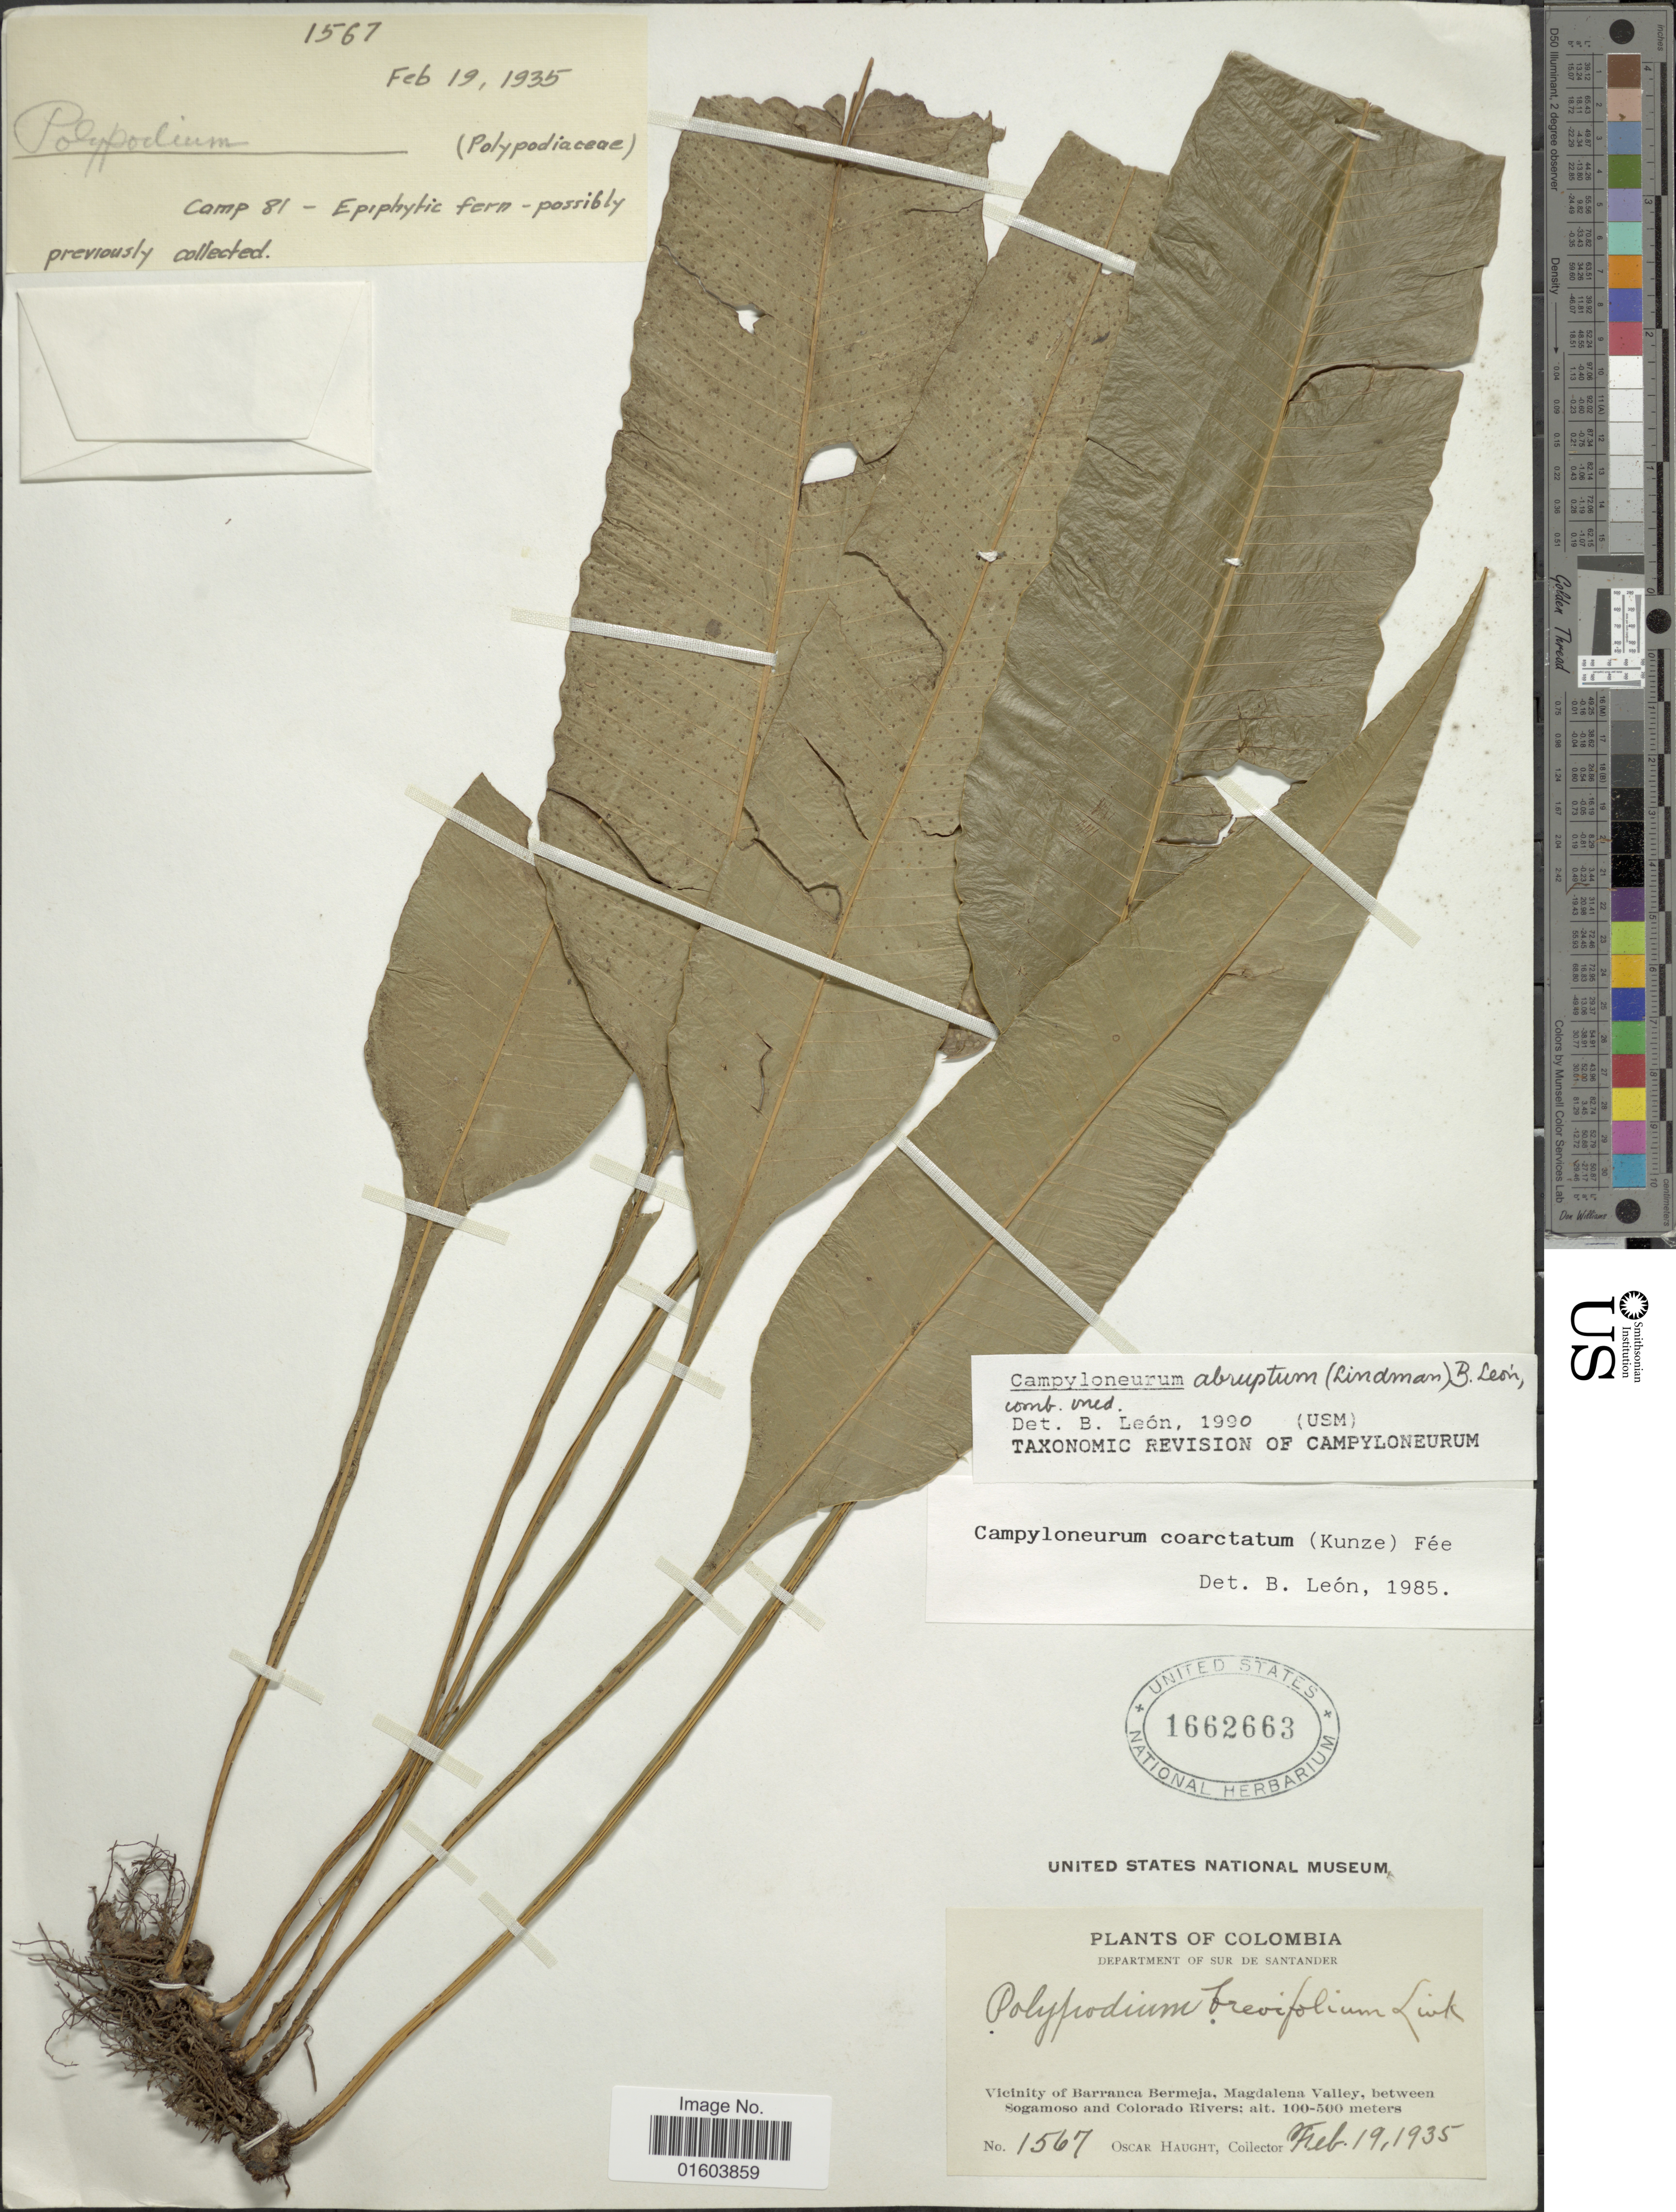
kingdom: Plantae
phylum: Tracheophyta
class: Polypodiopsida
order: Polypodiales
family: Polypodiaceae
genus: Campyloneurum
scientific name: Campyloneurum abruptum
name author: (Lindm.) B. León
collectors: O. Haught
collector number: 1567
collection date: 1935-02-19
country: Colombia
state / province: Santander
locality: Colombia, Sur de Santander. Vicinity of Barranca Bermeja, Magdalena Valley, between Sogamoso and Colorado Rivers.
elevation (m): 100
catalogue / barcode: US 1662663